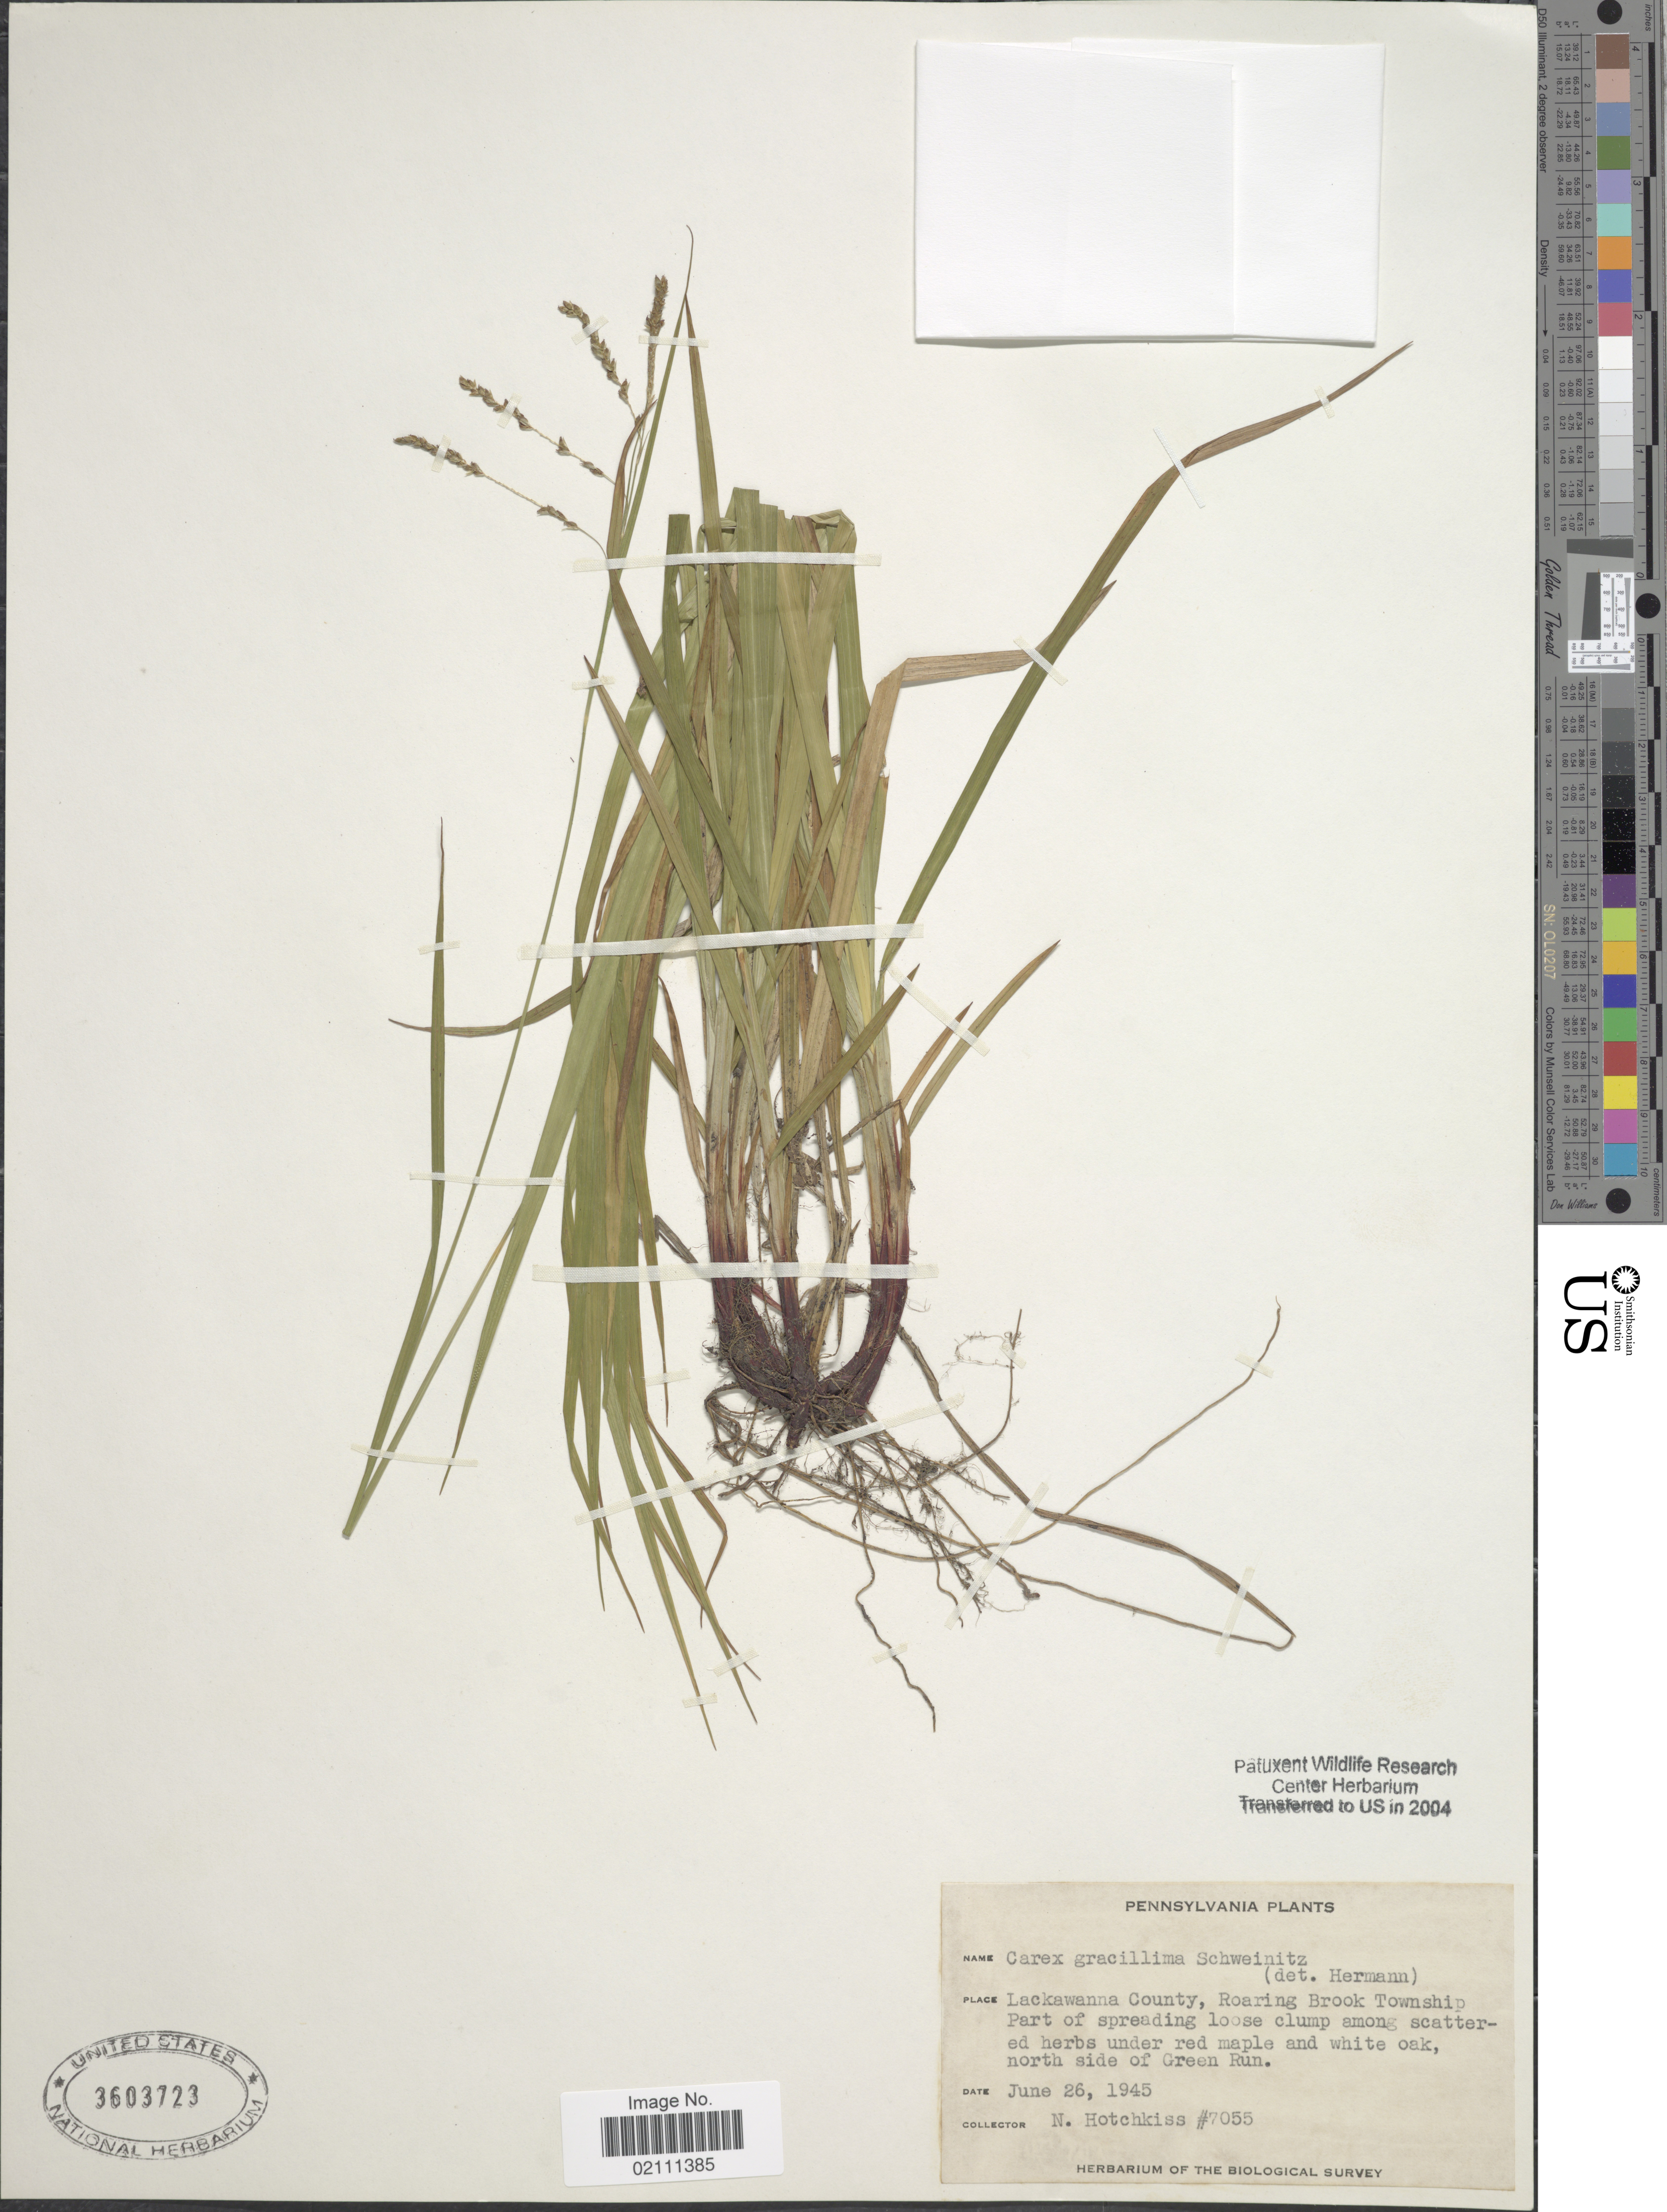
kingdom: Plantae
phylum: Tracheophyta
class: Liliopsida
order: Poales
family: Cyperaceae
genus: Carex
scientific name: Carex gracillima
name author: Schwein.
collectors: N. Hotchkiss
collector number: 7055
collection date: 1945-06-26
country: United States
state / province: Pennsylvania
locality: Lackawanna County, Roaring Brook Township Part of spreading loose clump along scattered herbs under maple and white oak, north side of Green Run.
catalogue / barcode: US 3603723